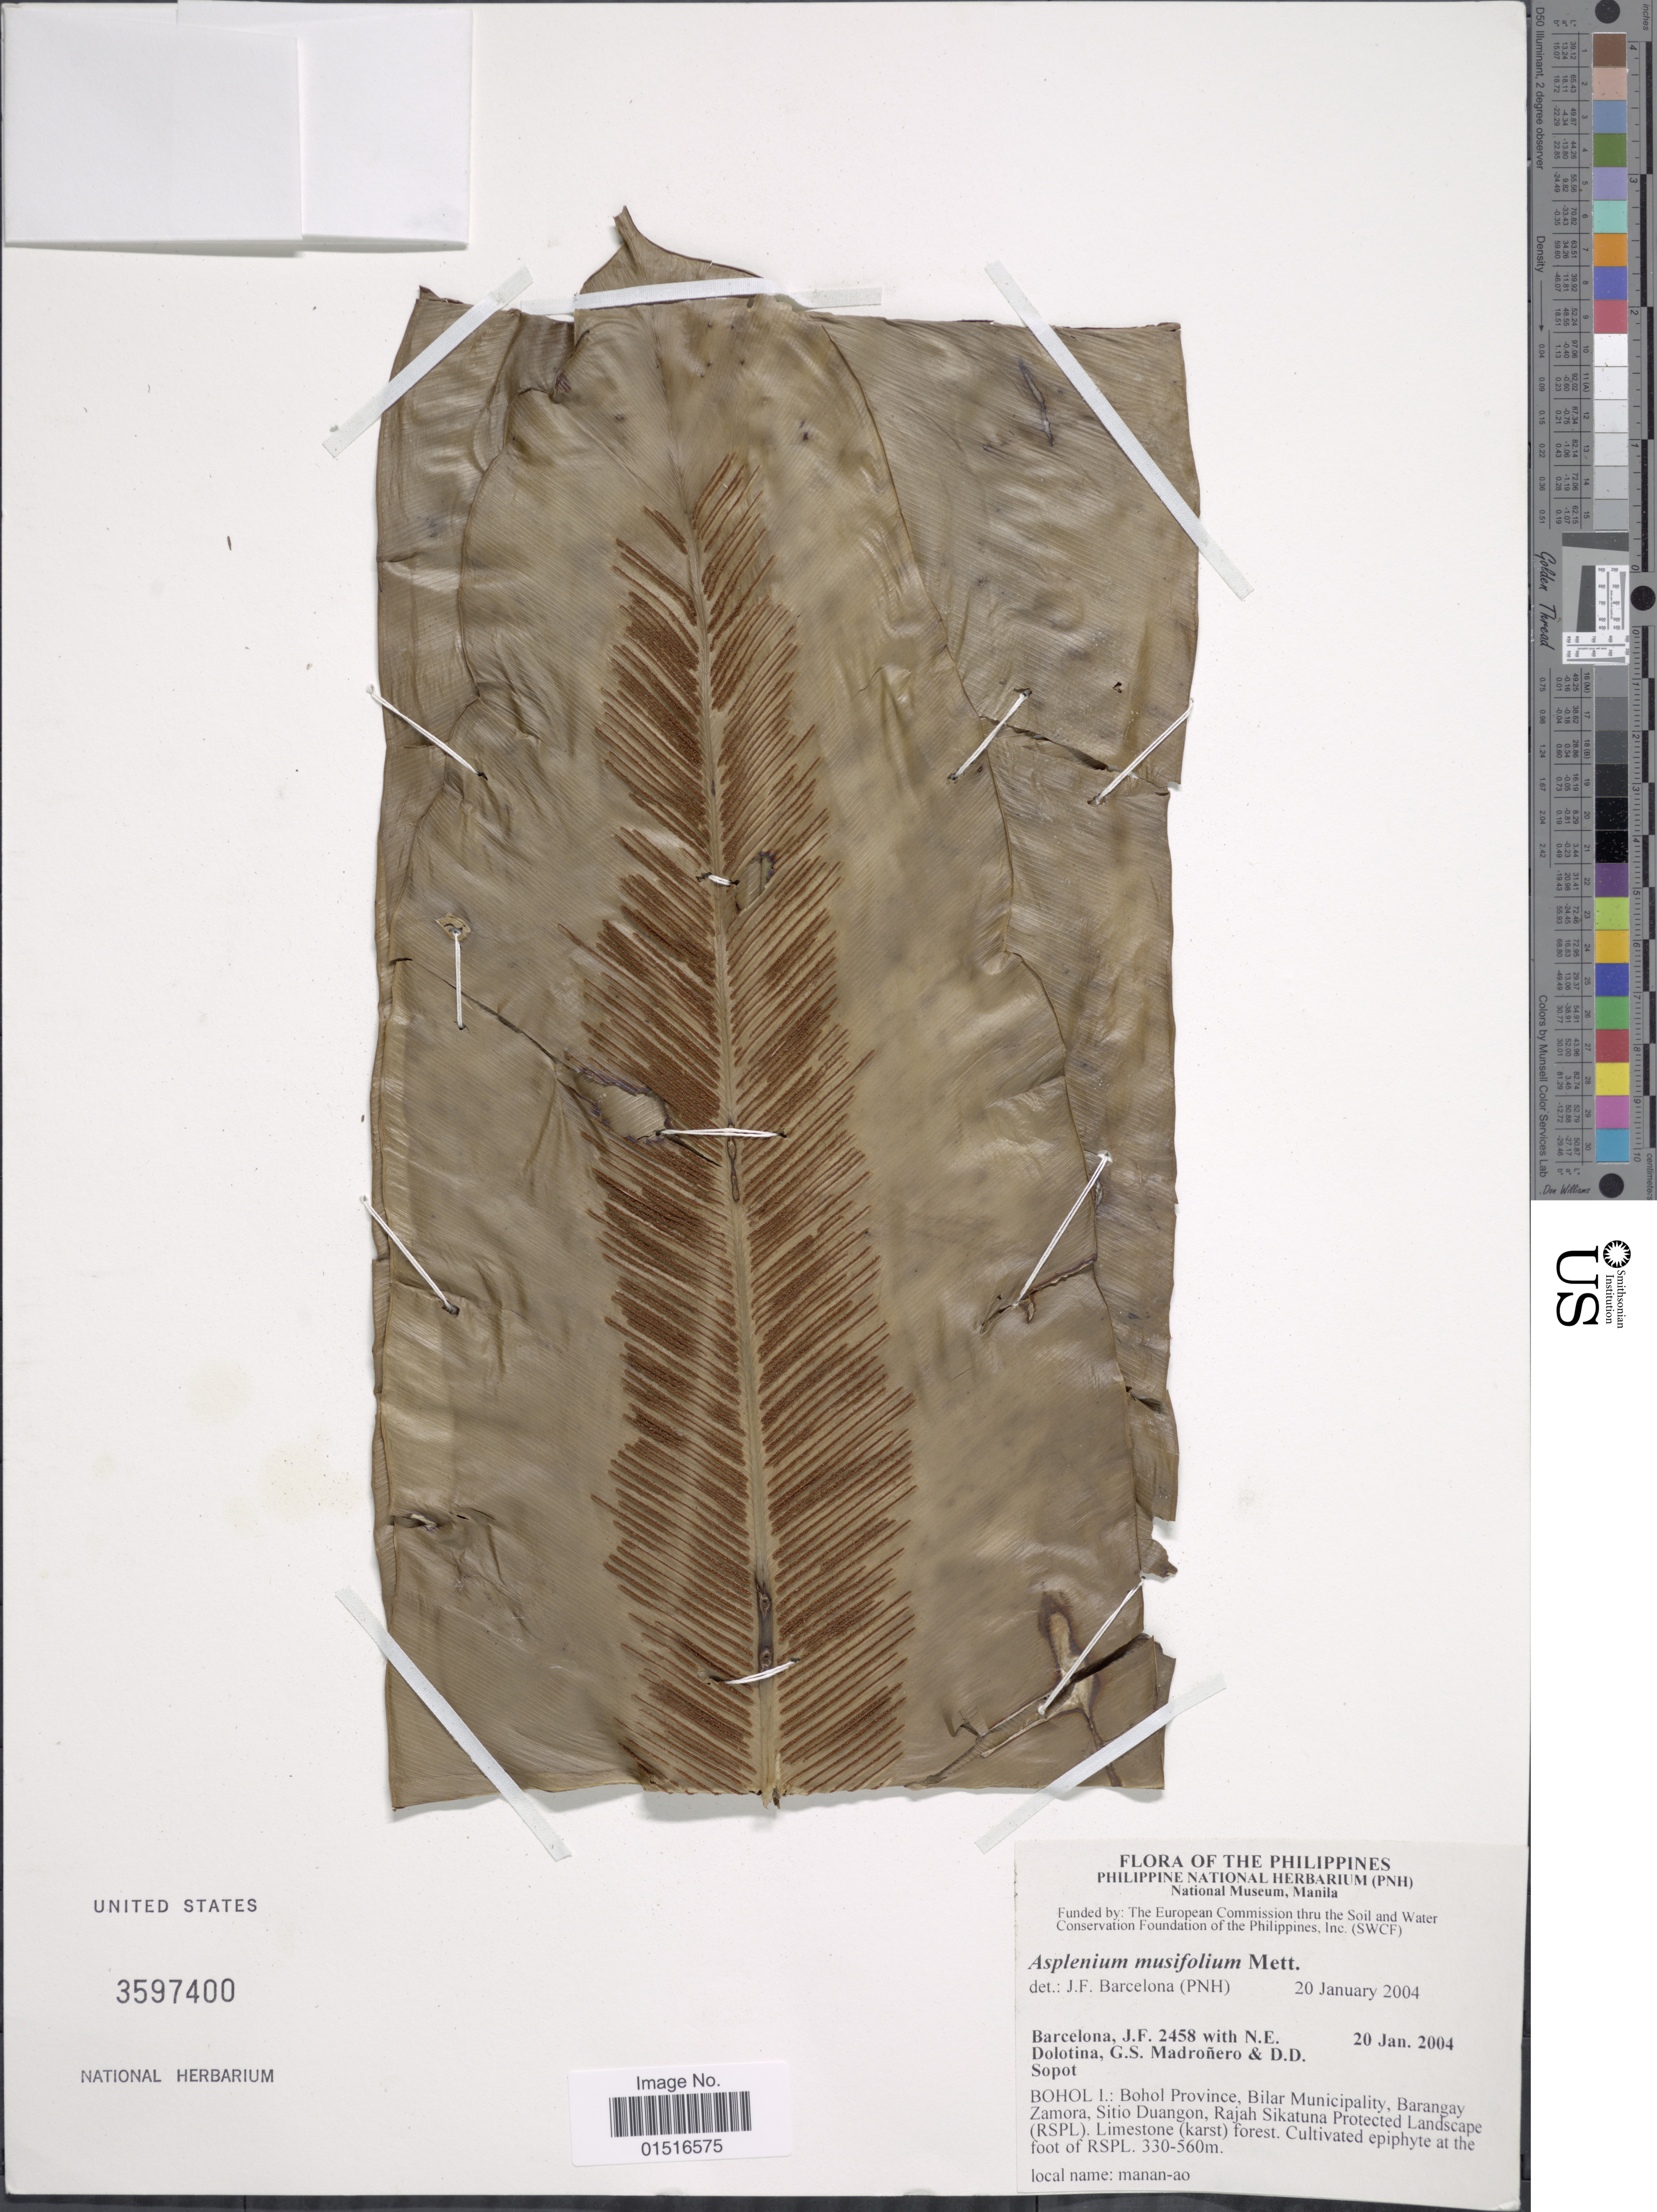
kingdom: Plantae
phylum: Tracheophyta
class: Polypodiopsida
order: Polypodiales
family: Aspleniaceae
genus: Asplenium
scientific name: Asplenium musifolium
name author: Mett.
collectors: J. F. Barcelona, N. Dolotina, G. Madroñero & D. Sopot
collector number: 2458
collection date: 2004-01-20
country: Philippines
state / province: Central Visayas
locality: Bohol I.: Bohol Province, Bilar Municipality, Barangay Zamora, Sitio Duangon, Rajah Sikatuna Protected Landscape (RSPL), Limestone (karst) forest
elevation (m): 330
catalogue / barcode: US 3597400